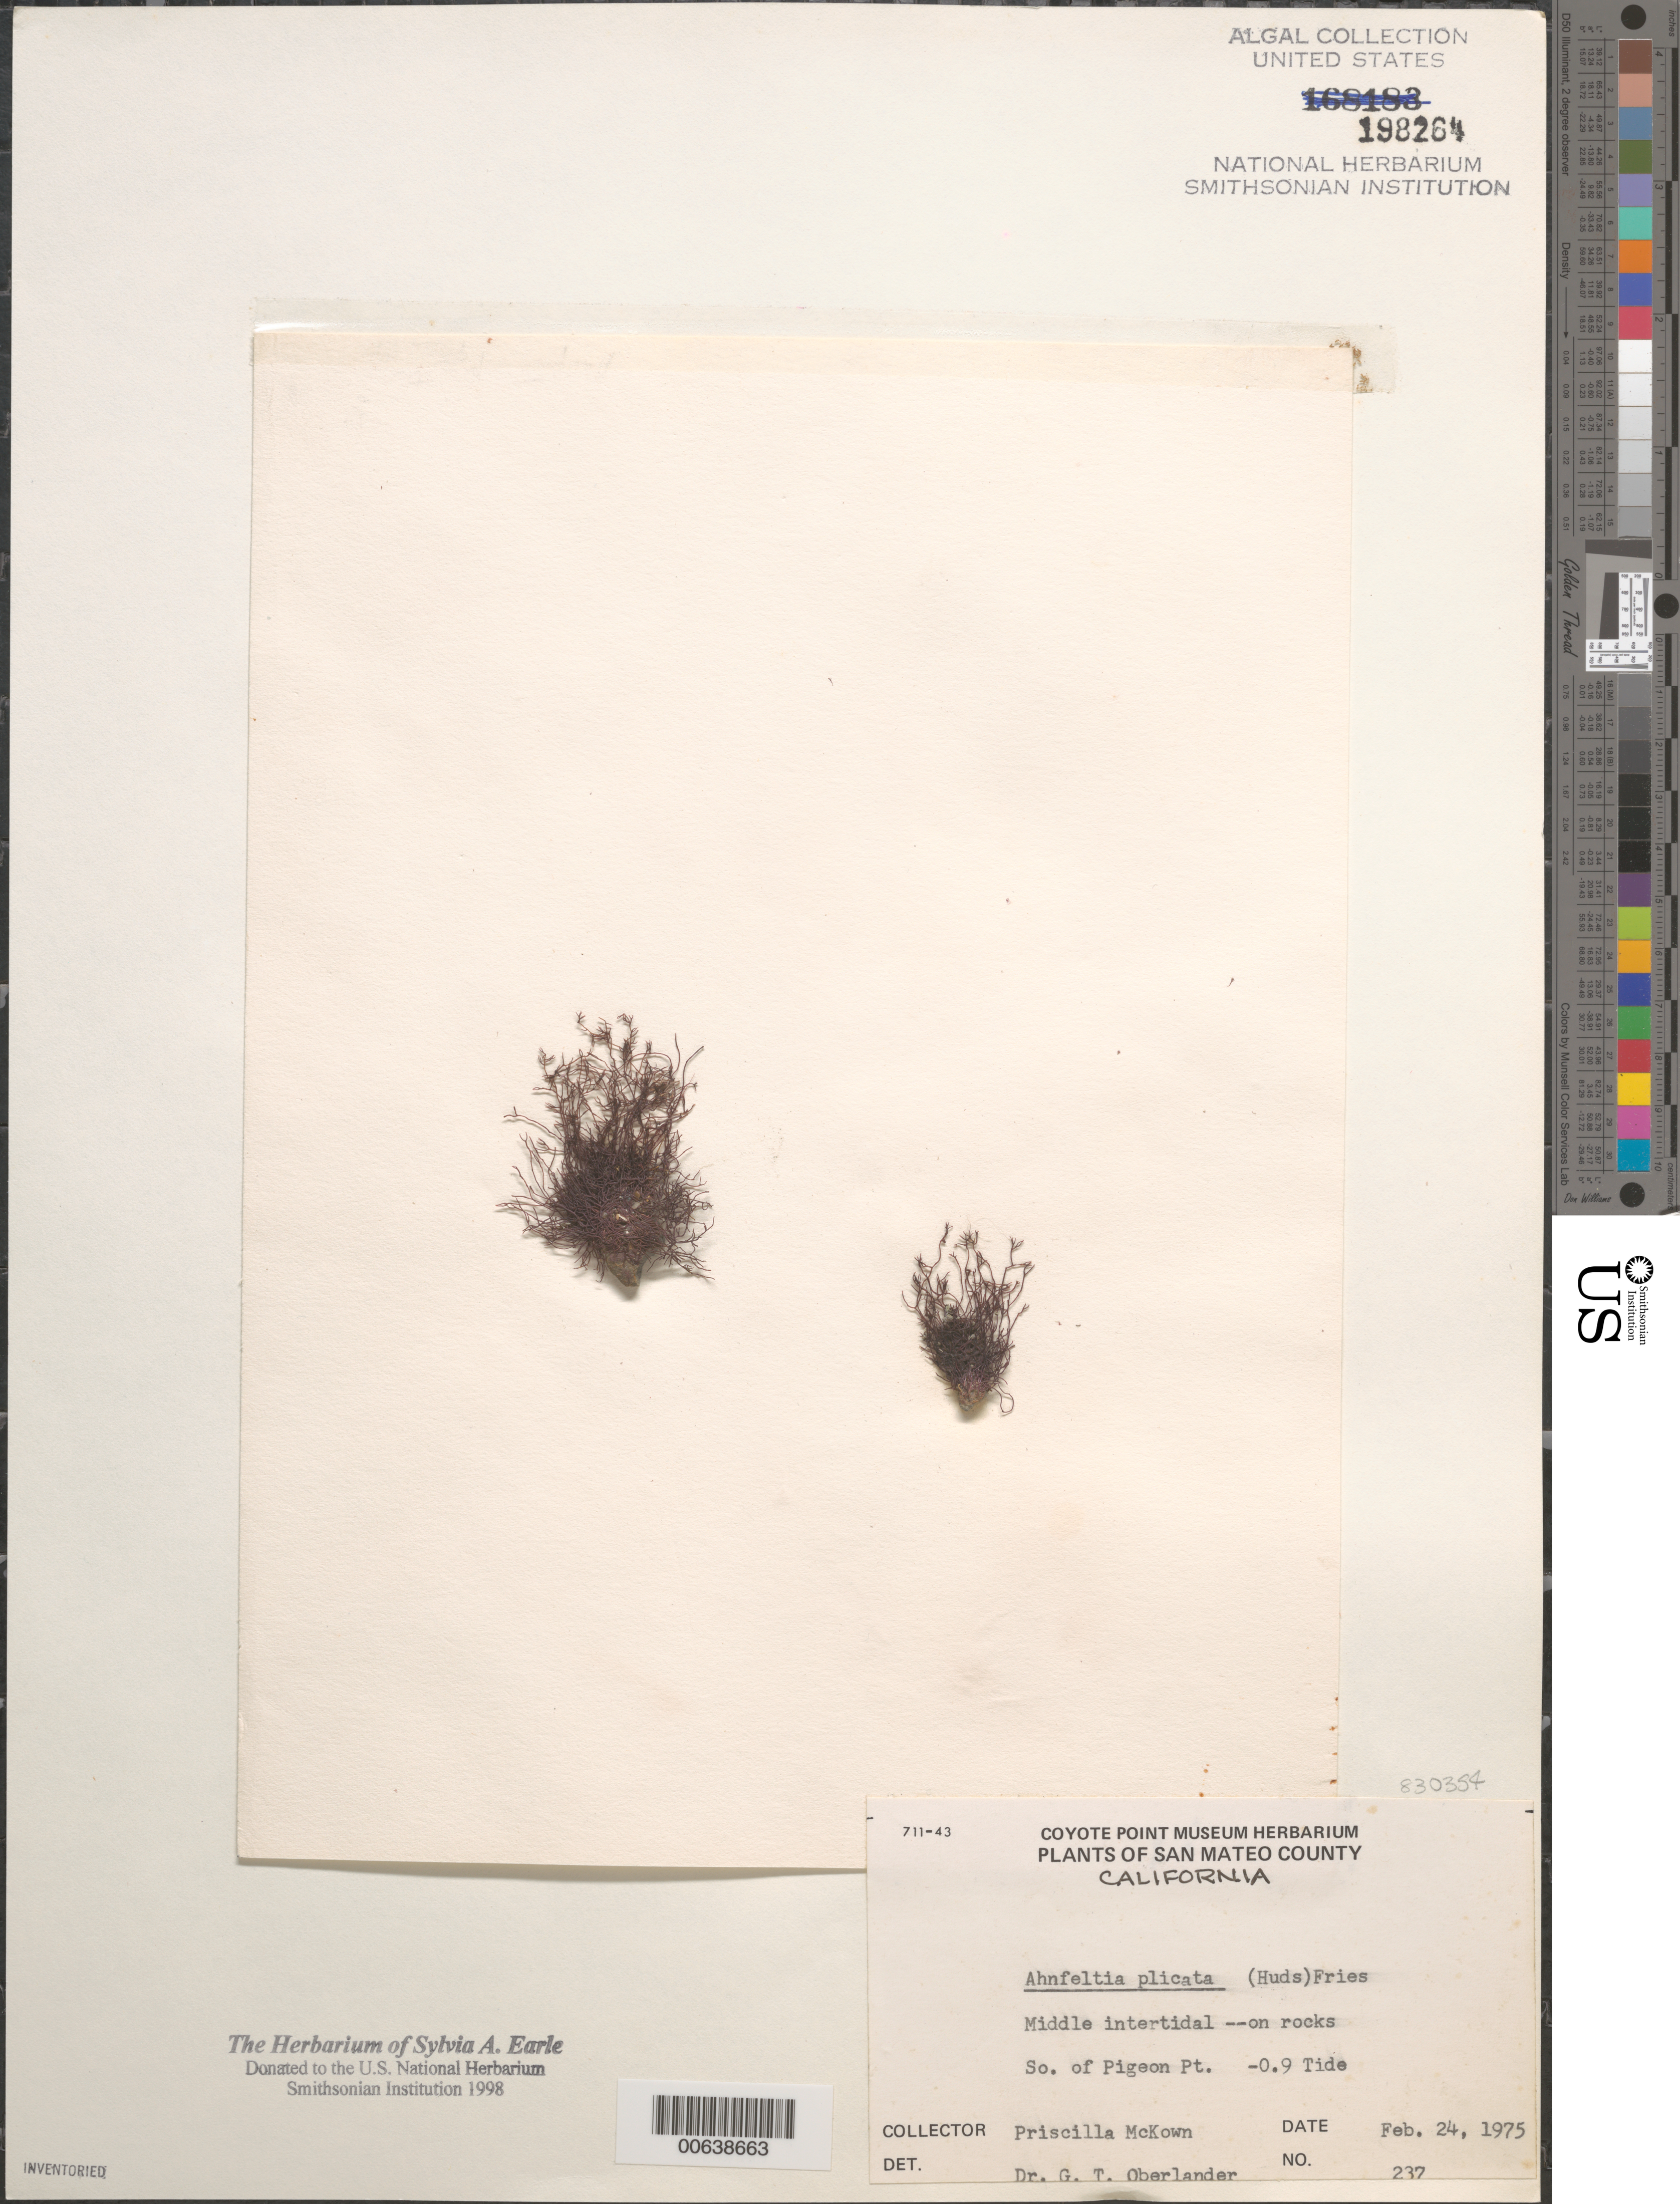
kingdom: Plantae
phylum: Rhodophyta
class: Florideophyceae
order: Ahnfeltiales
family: Ahnfeltiaceae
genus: Ahnfeltia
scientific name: Ahnfeltia plicata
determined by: Oberlander, G. T.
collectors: P. McKown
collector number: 237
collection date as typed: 24 Feb 1975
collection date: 1975-02-24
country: United States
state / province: California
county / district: San Mateo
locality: South of Pigeon Point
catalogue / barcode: US 198264